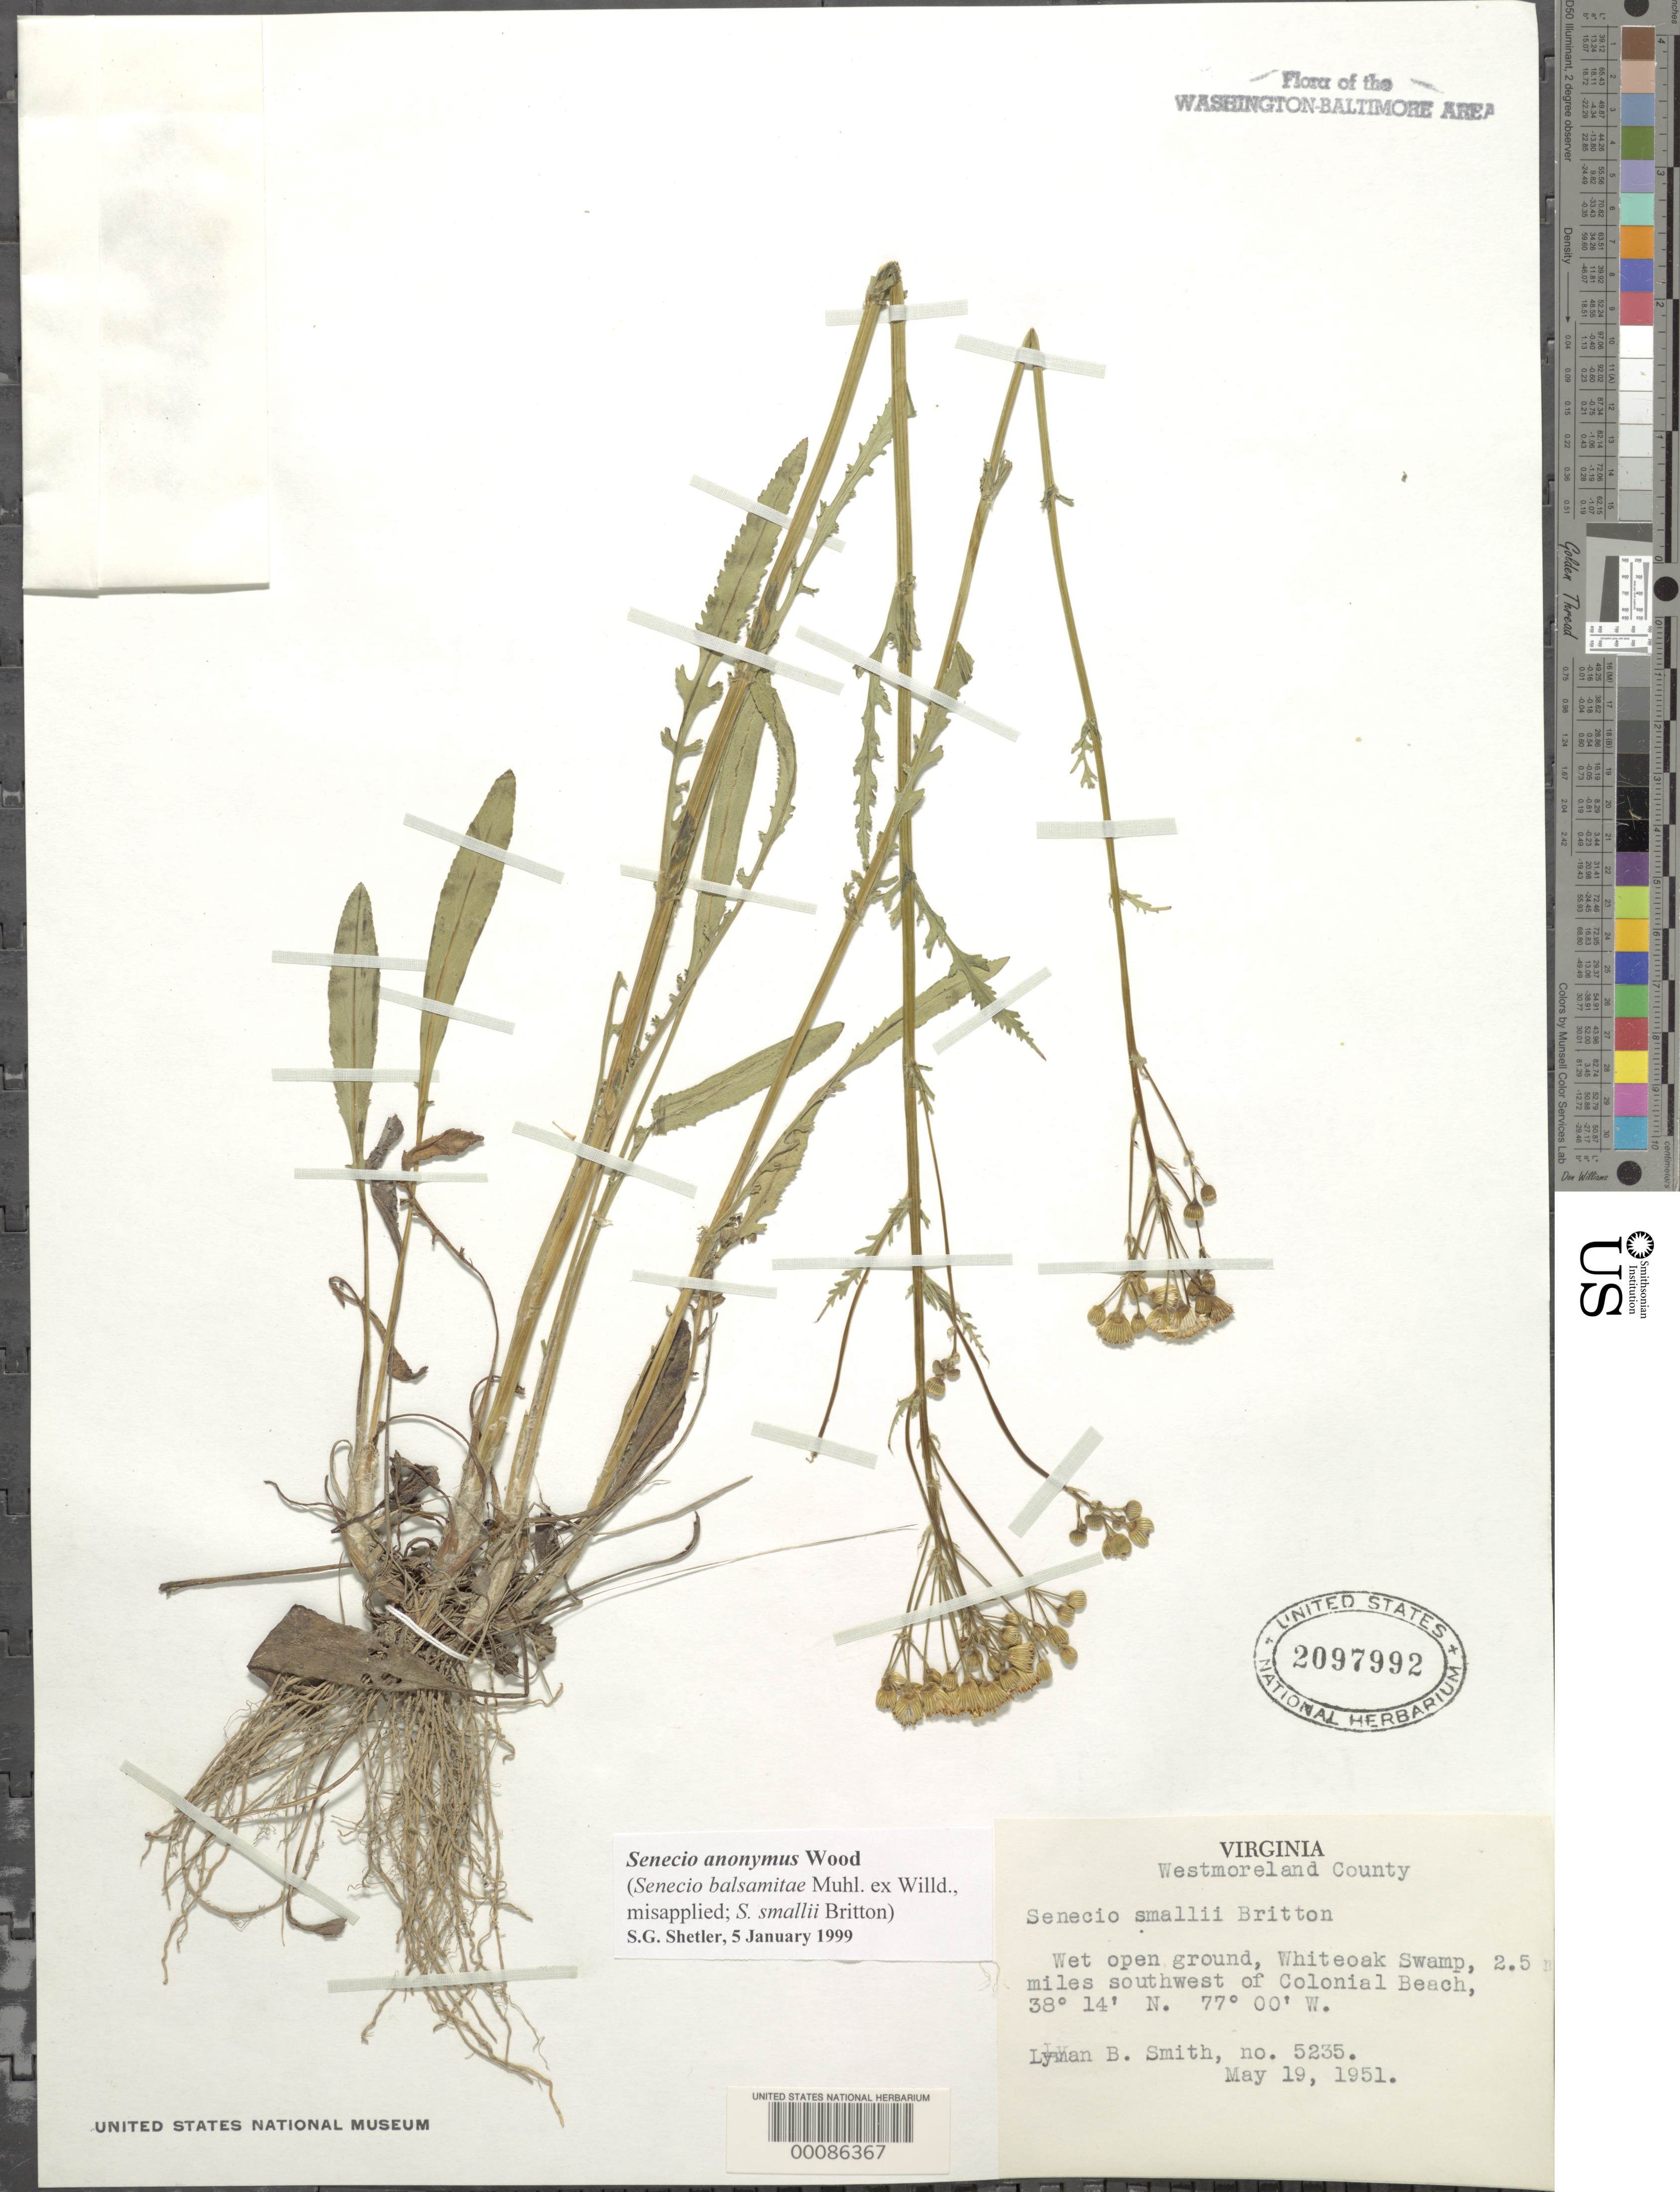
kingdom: Plantae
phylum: Tracheophyta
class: Magnoliopsida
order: Asterales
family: Asteraceae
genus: Packera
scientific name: Packera anonyma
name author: (Alph. Wood) W.A. Weber & Á. Löve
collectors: L. Smith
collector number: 5235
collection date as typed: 19 May 1951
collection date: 1951-05-19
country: United States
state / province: Virginia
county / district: Westmoreland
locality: Whiteoak Swamp SW of Colonial Beach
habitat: Wet open ground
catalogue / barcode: US 2097992